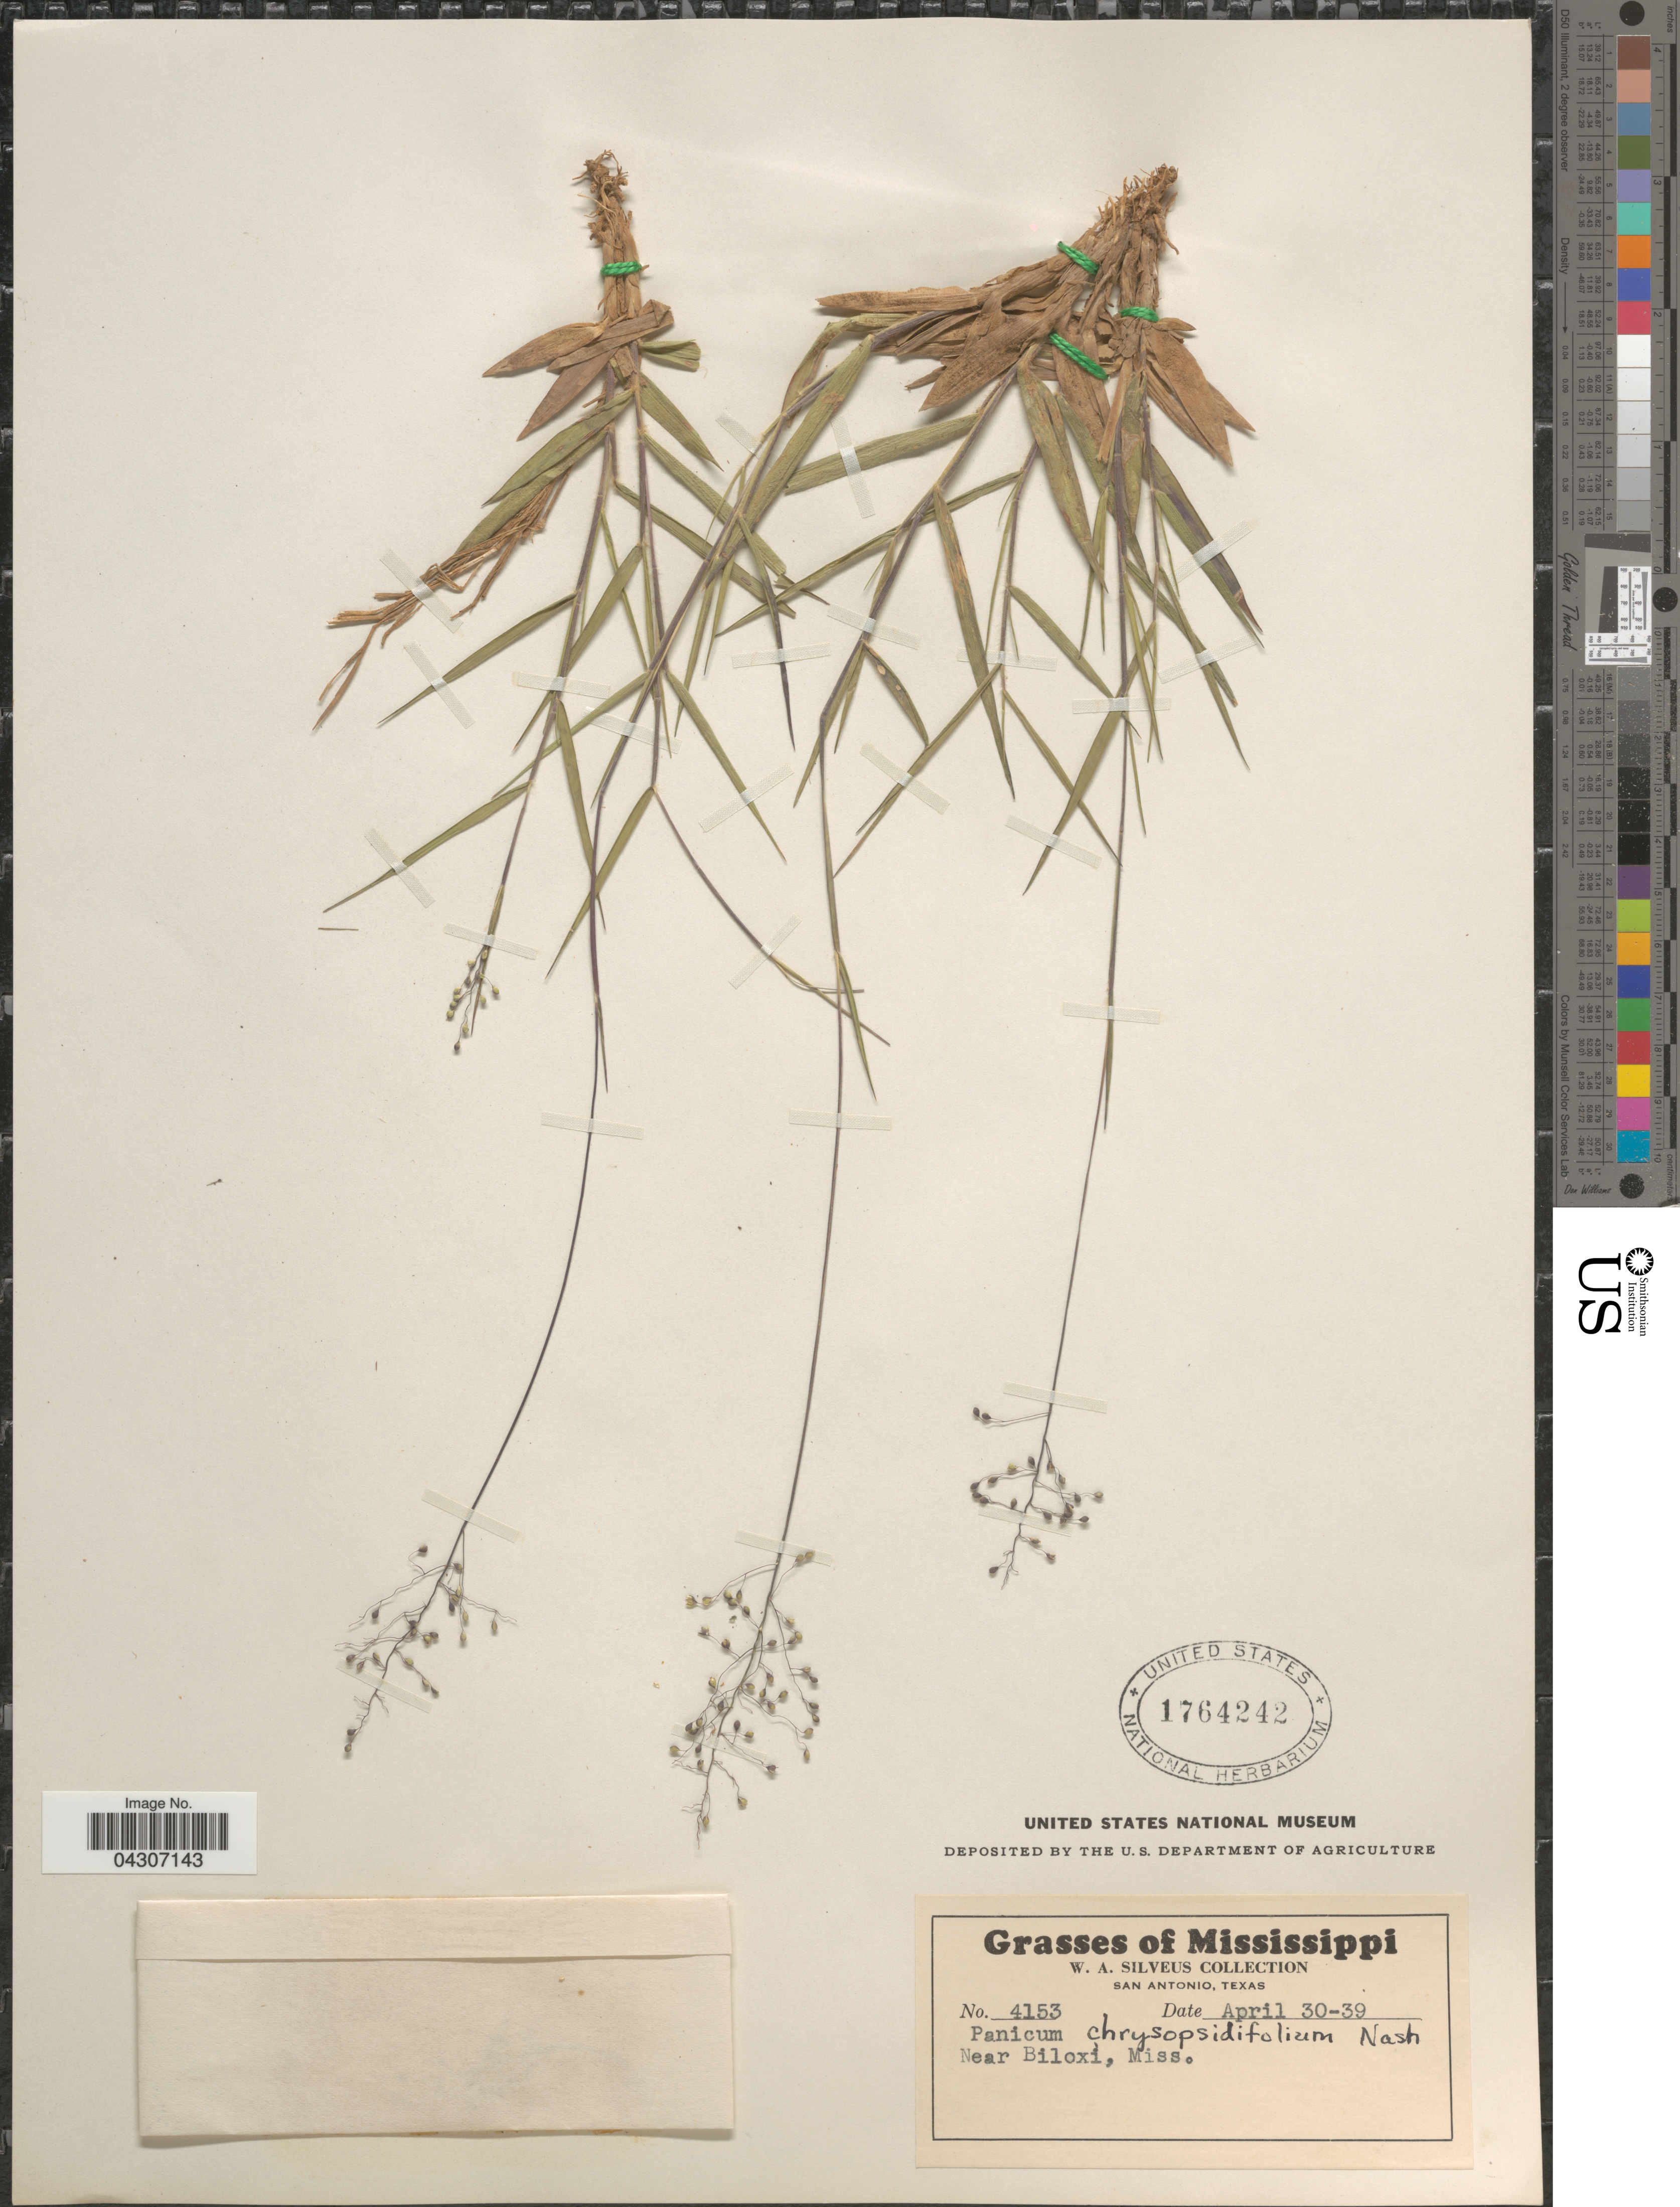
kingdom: Plantae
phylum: Tracheophyta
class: Liliopsida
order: Poales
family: Poaceae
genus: Dichanthelium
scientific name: Dichanthelium aciculare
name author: (Desv. ex Poir.) Gould & C.A. Clark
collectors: W. Silveus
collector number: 4153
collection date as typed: Transcribed d/m/y: 30/4/39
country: United States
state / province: Mississippi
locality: Near Biloxi.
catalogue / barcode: US 1764242